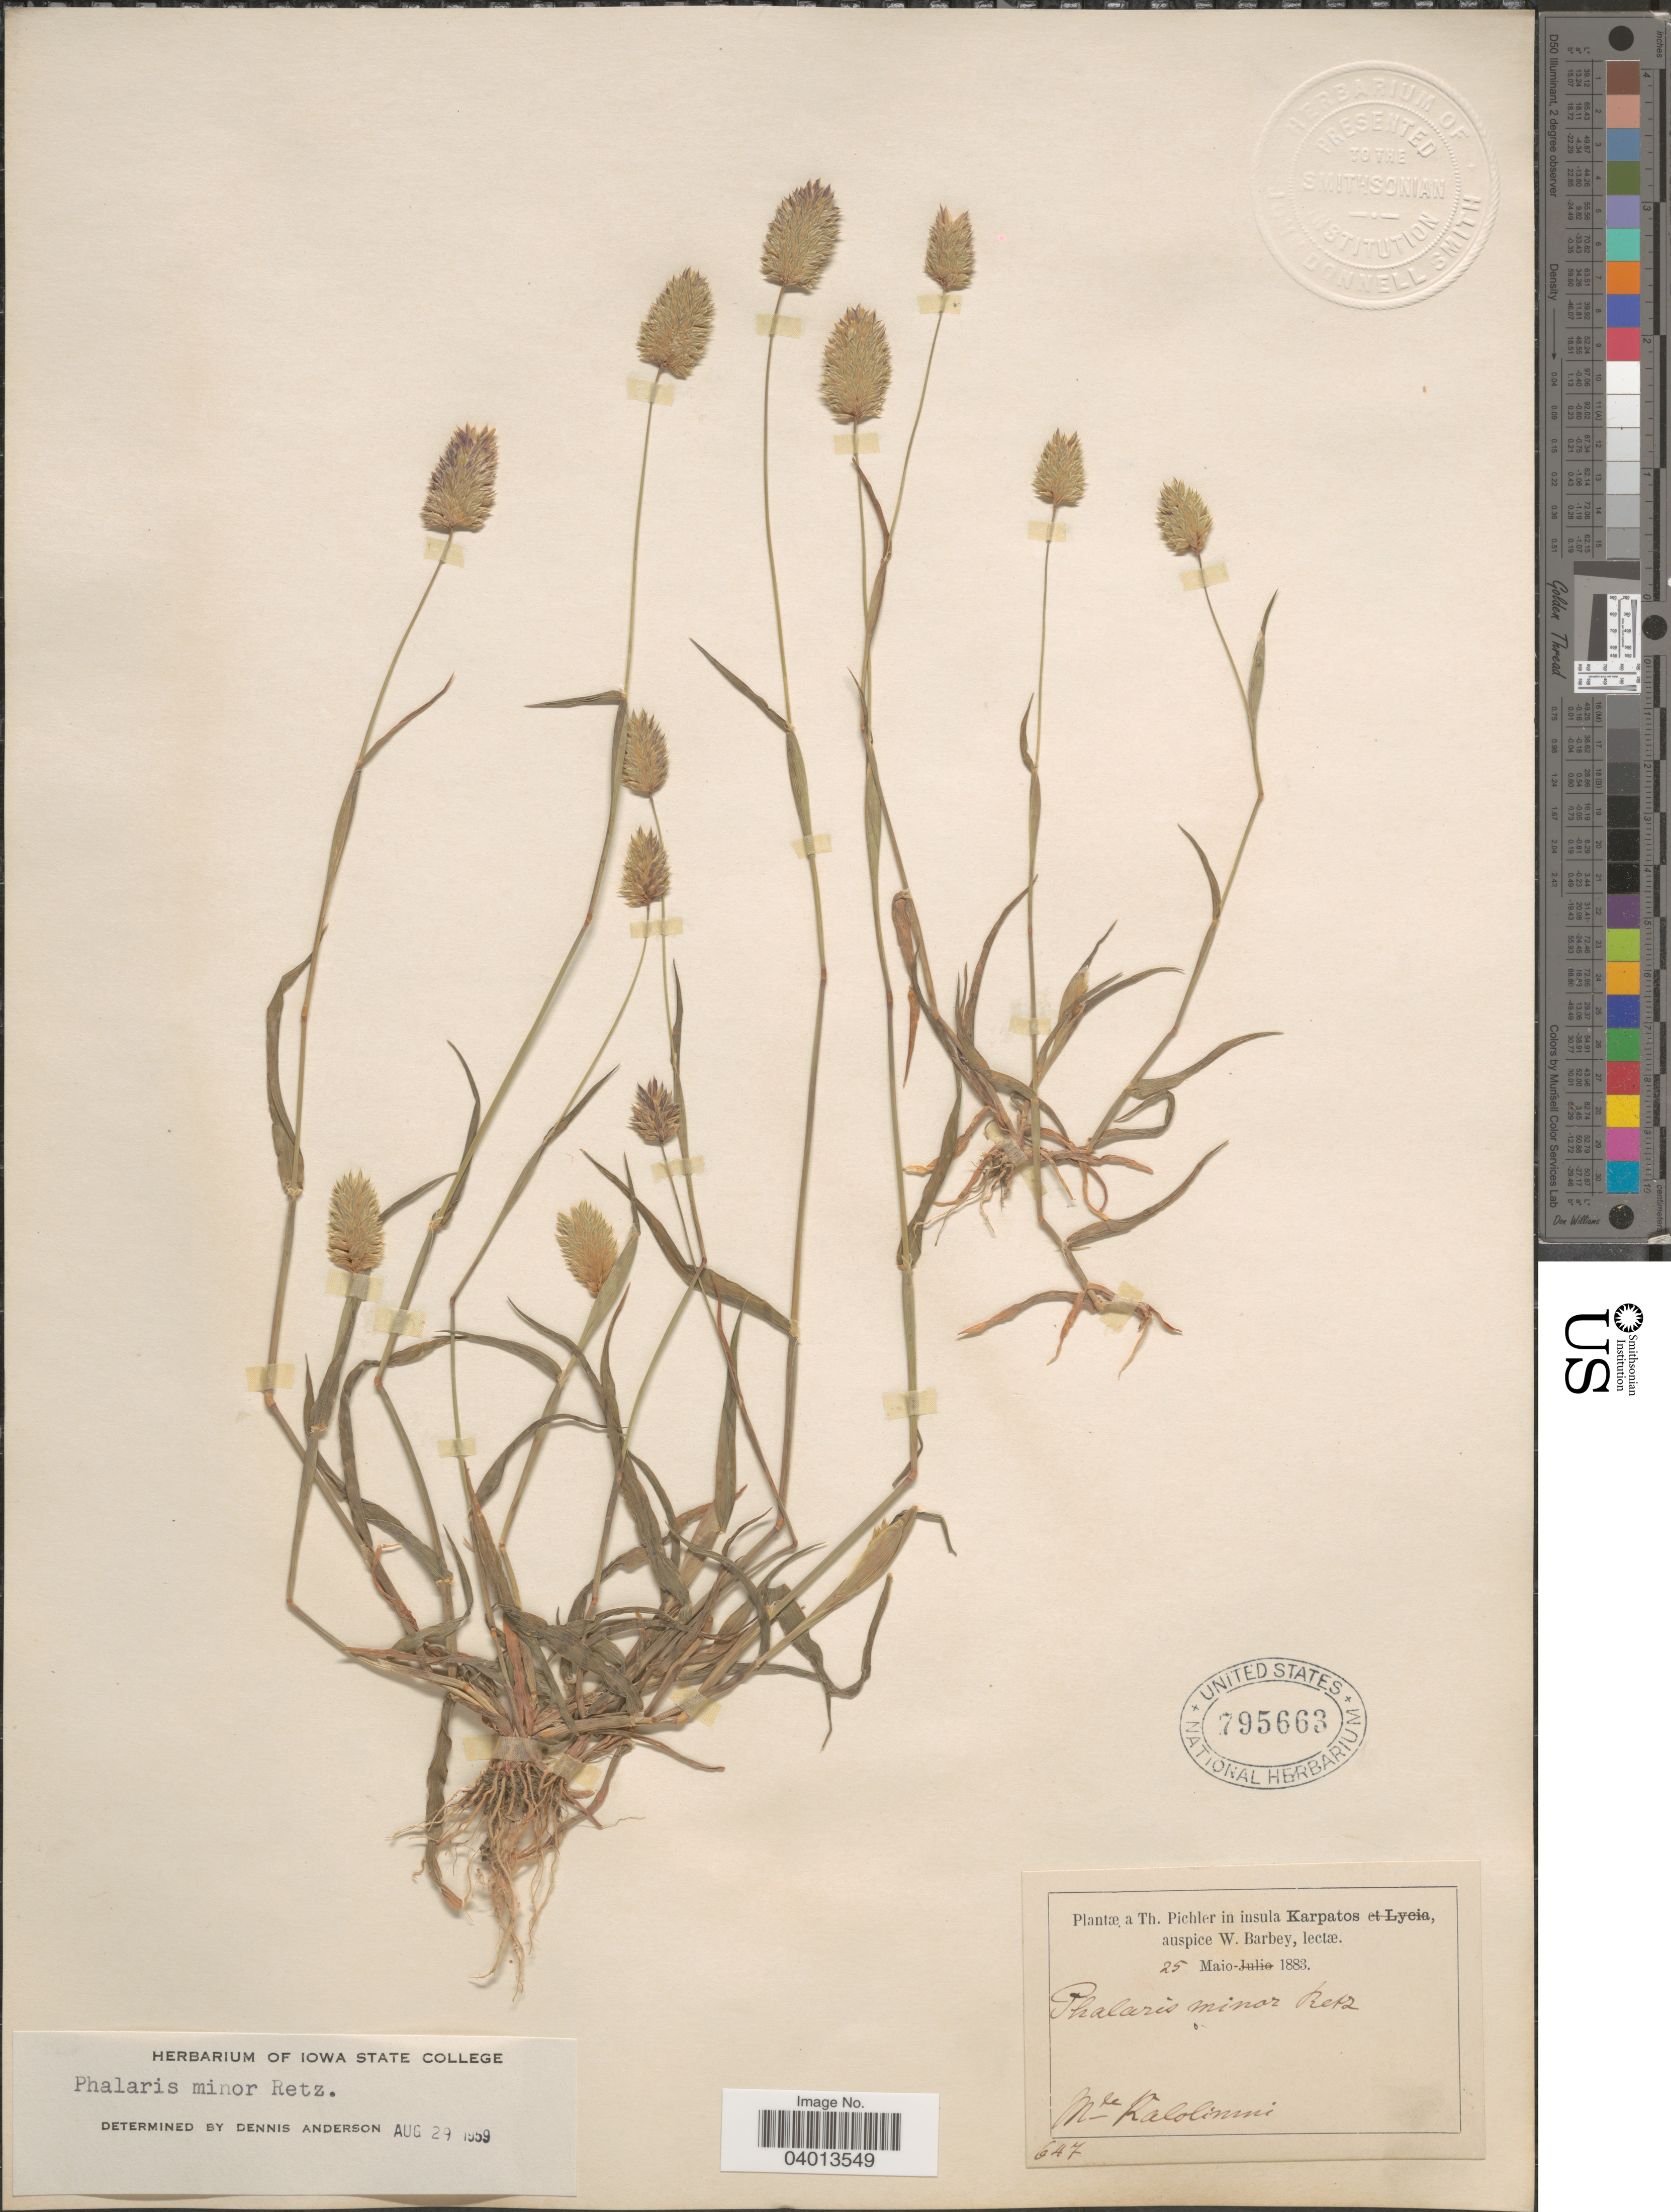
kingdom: Plantae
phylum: Tracheophyta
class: Liliopsida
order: Poales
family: Poaceae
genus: Phalaris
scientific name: Phalaris minor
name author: Retz.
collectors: T. Pichler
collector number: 647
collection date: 1883-05-25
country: Greece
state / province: South Aegean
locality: In insula Karpatos. Mᴸᴱ Kalolimni.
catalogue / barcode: US 795663